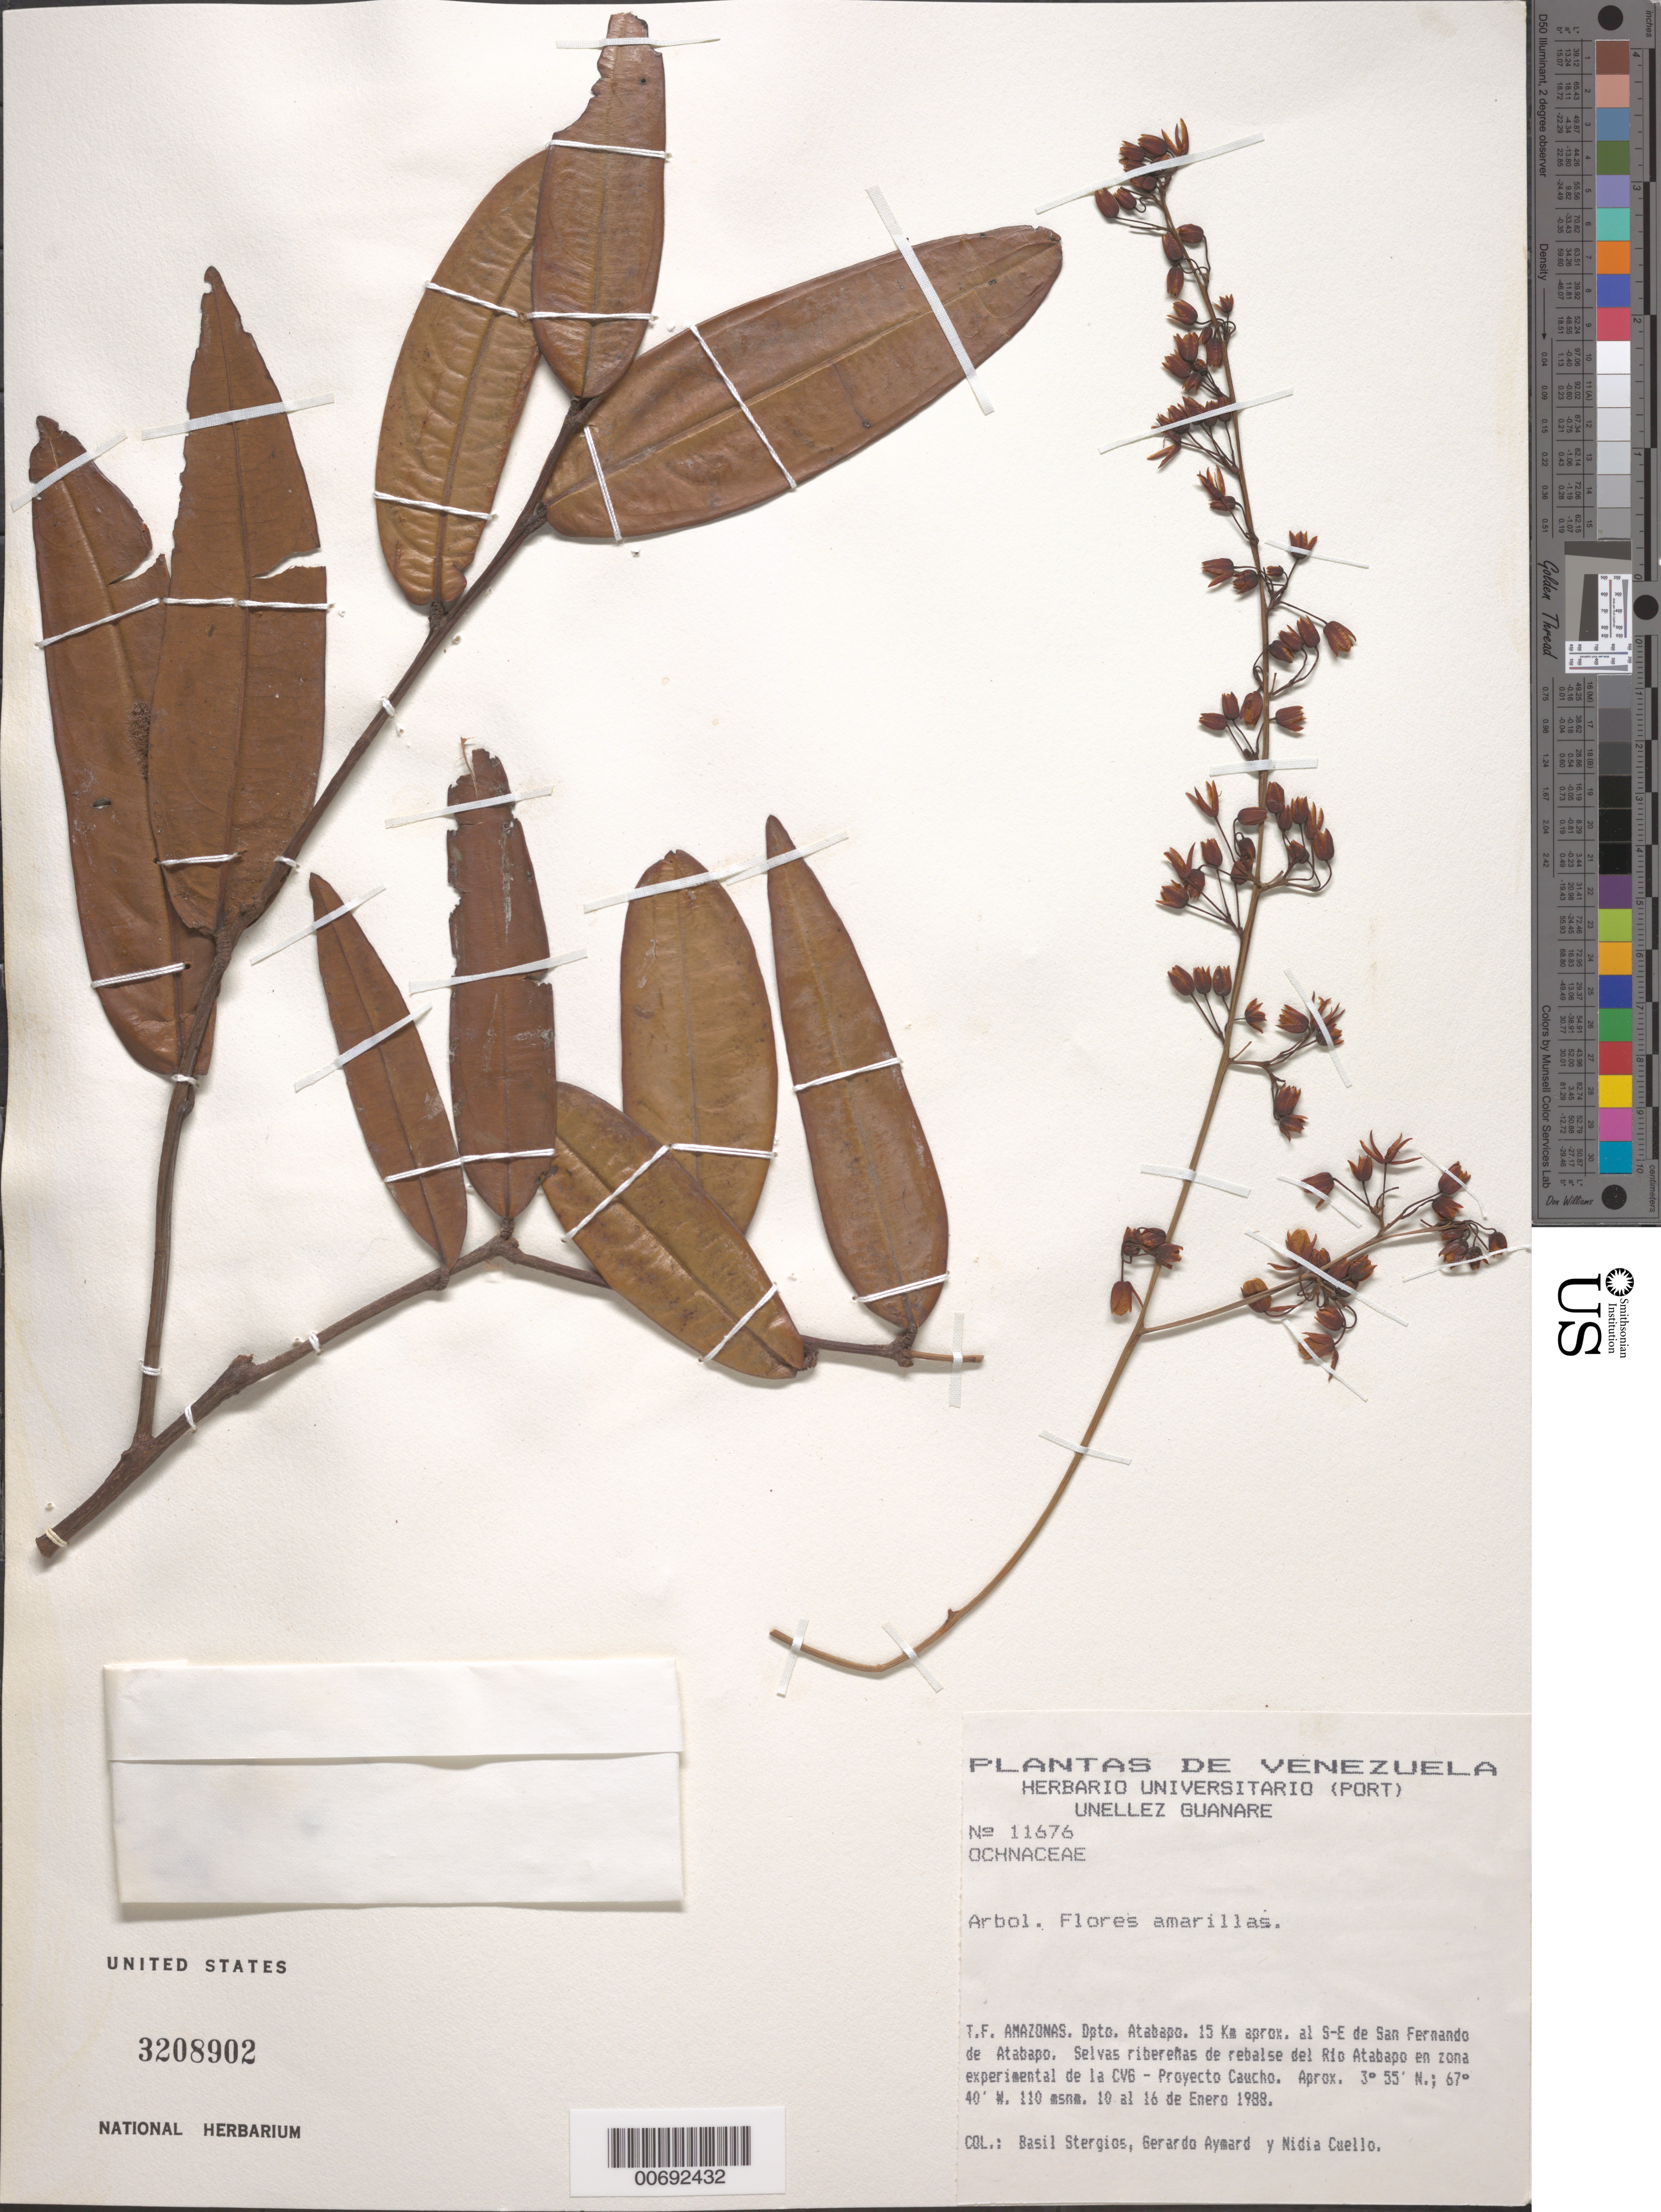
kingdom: Plantae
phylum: Tracheophyta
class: Magnoliopsida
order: Malpighiales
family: Ochnaceae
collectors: B. G. Stergios, G. A. Aymard & N. L. Cuello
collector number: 11676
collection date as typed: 10-Jan-88 to 16-Jan-88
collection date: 1988-01-10/1988-01-16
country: Venezuela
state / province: Amazonas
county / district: Atabapo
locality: San Fernando de Atabapo, 15 km al SE, en el sector "El Pozo"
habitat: Selvas ribereñas de rebalse del río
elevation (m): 110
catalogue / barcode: US 3208902